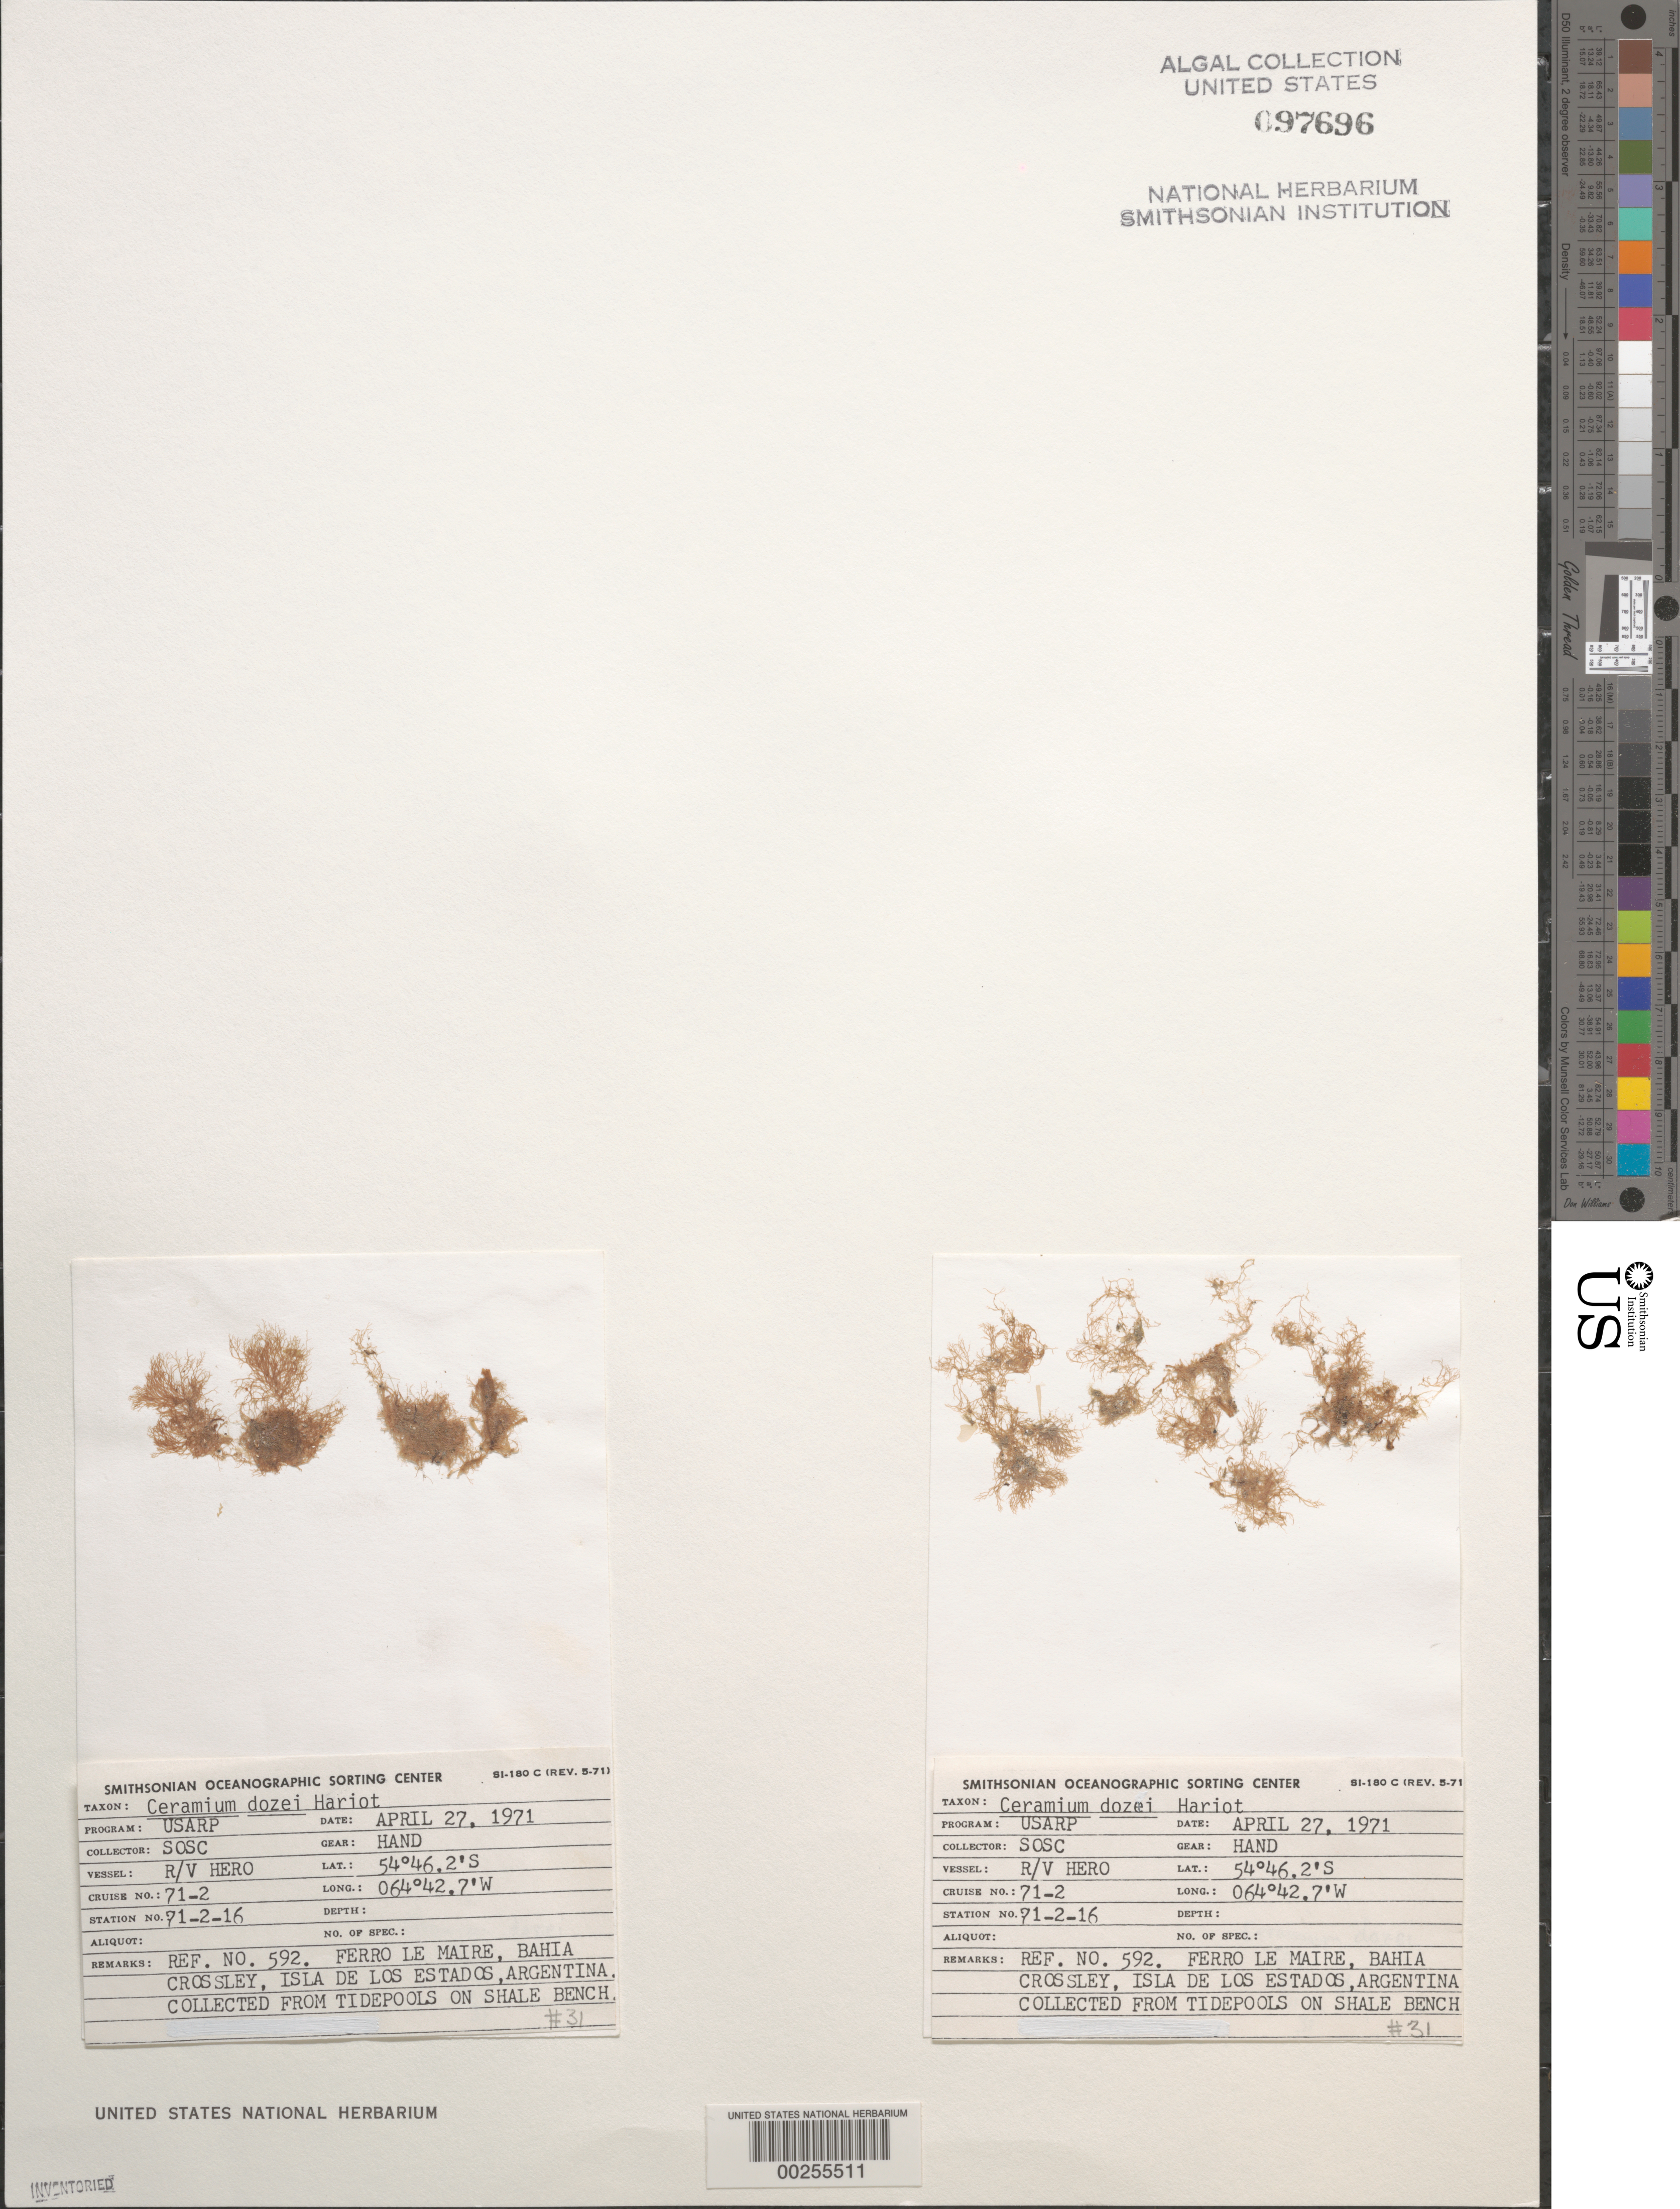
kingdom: Plantae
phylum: Rhodophyta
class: Florideophyceae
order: Ceramiales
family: Ceramiaceae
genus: Ceramium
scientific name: Ceramium dozei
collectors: SOSC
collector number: Station 71-2-16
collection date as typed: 27 Apr 1971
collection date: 1971-04-27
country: Argentina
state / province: Tierra del Fuego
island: Isla de los Estados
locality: Ferro le Maire, Bahia Crossley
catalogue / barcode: US 97696